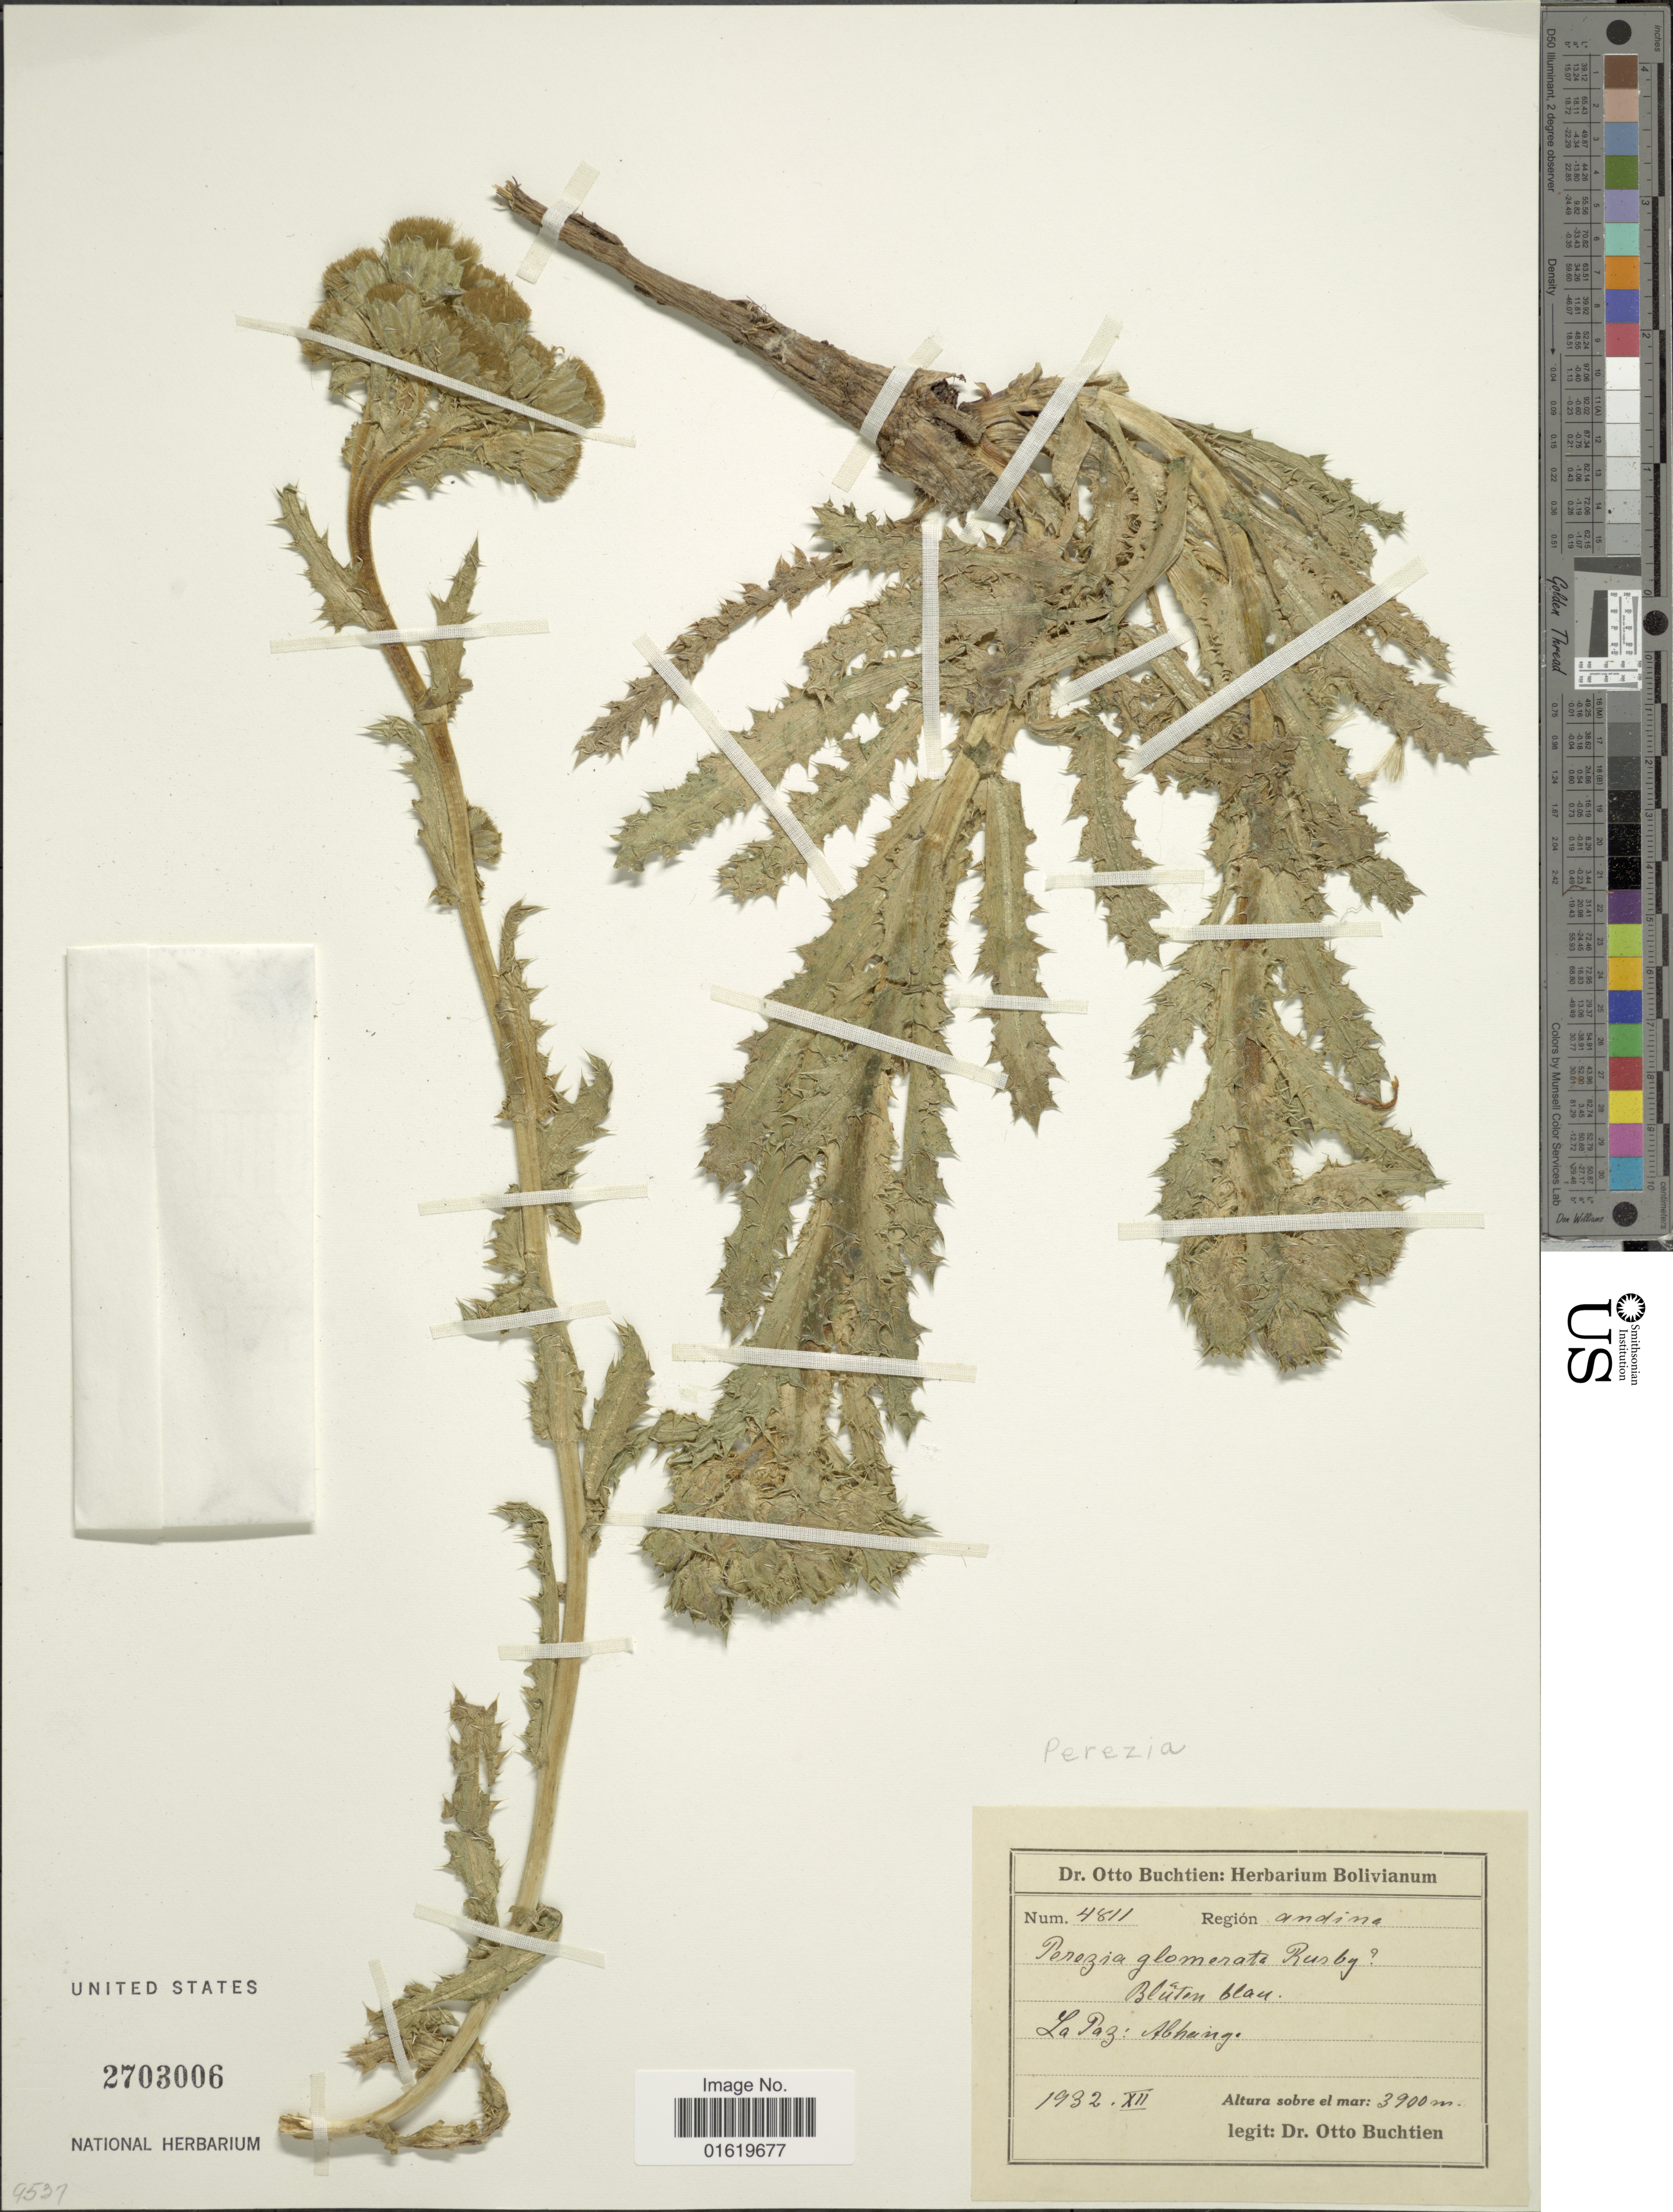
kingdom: Plantae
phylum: Tracheophyta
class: Magnoliopsida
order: Asterales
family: Asteraceae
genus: Perezia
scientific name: Perezia multiflora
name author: Less.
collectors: O. Buchtien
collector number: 4811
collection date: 1932-12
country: Bolivia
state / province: La Paz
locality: La Paz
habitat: Abhänge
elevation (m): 3900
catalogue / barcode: US 2703006